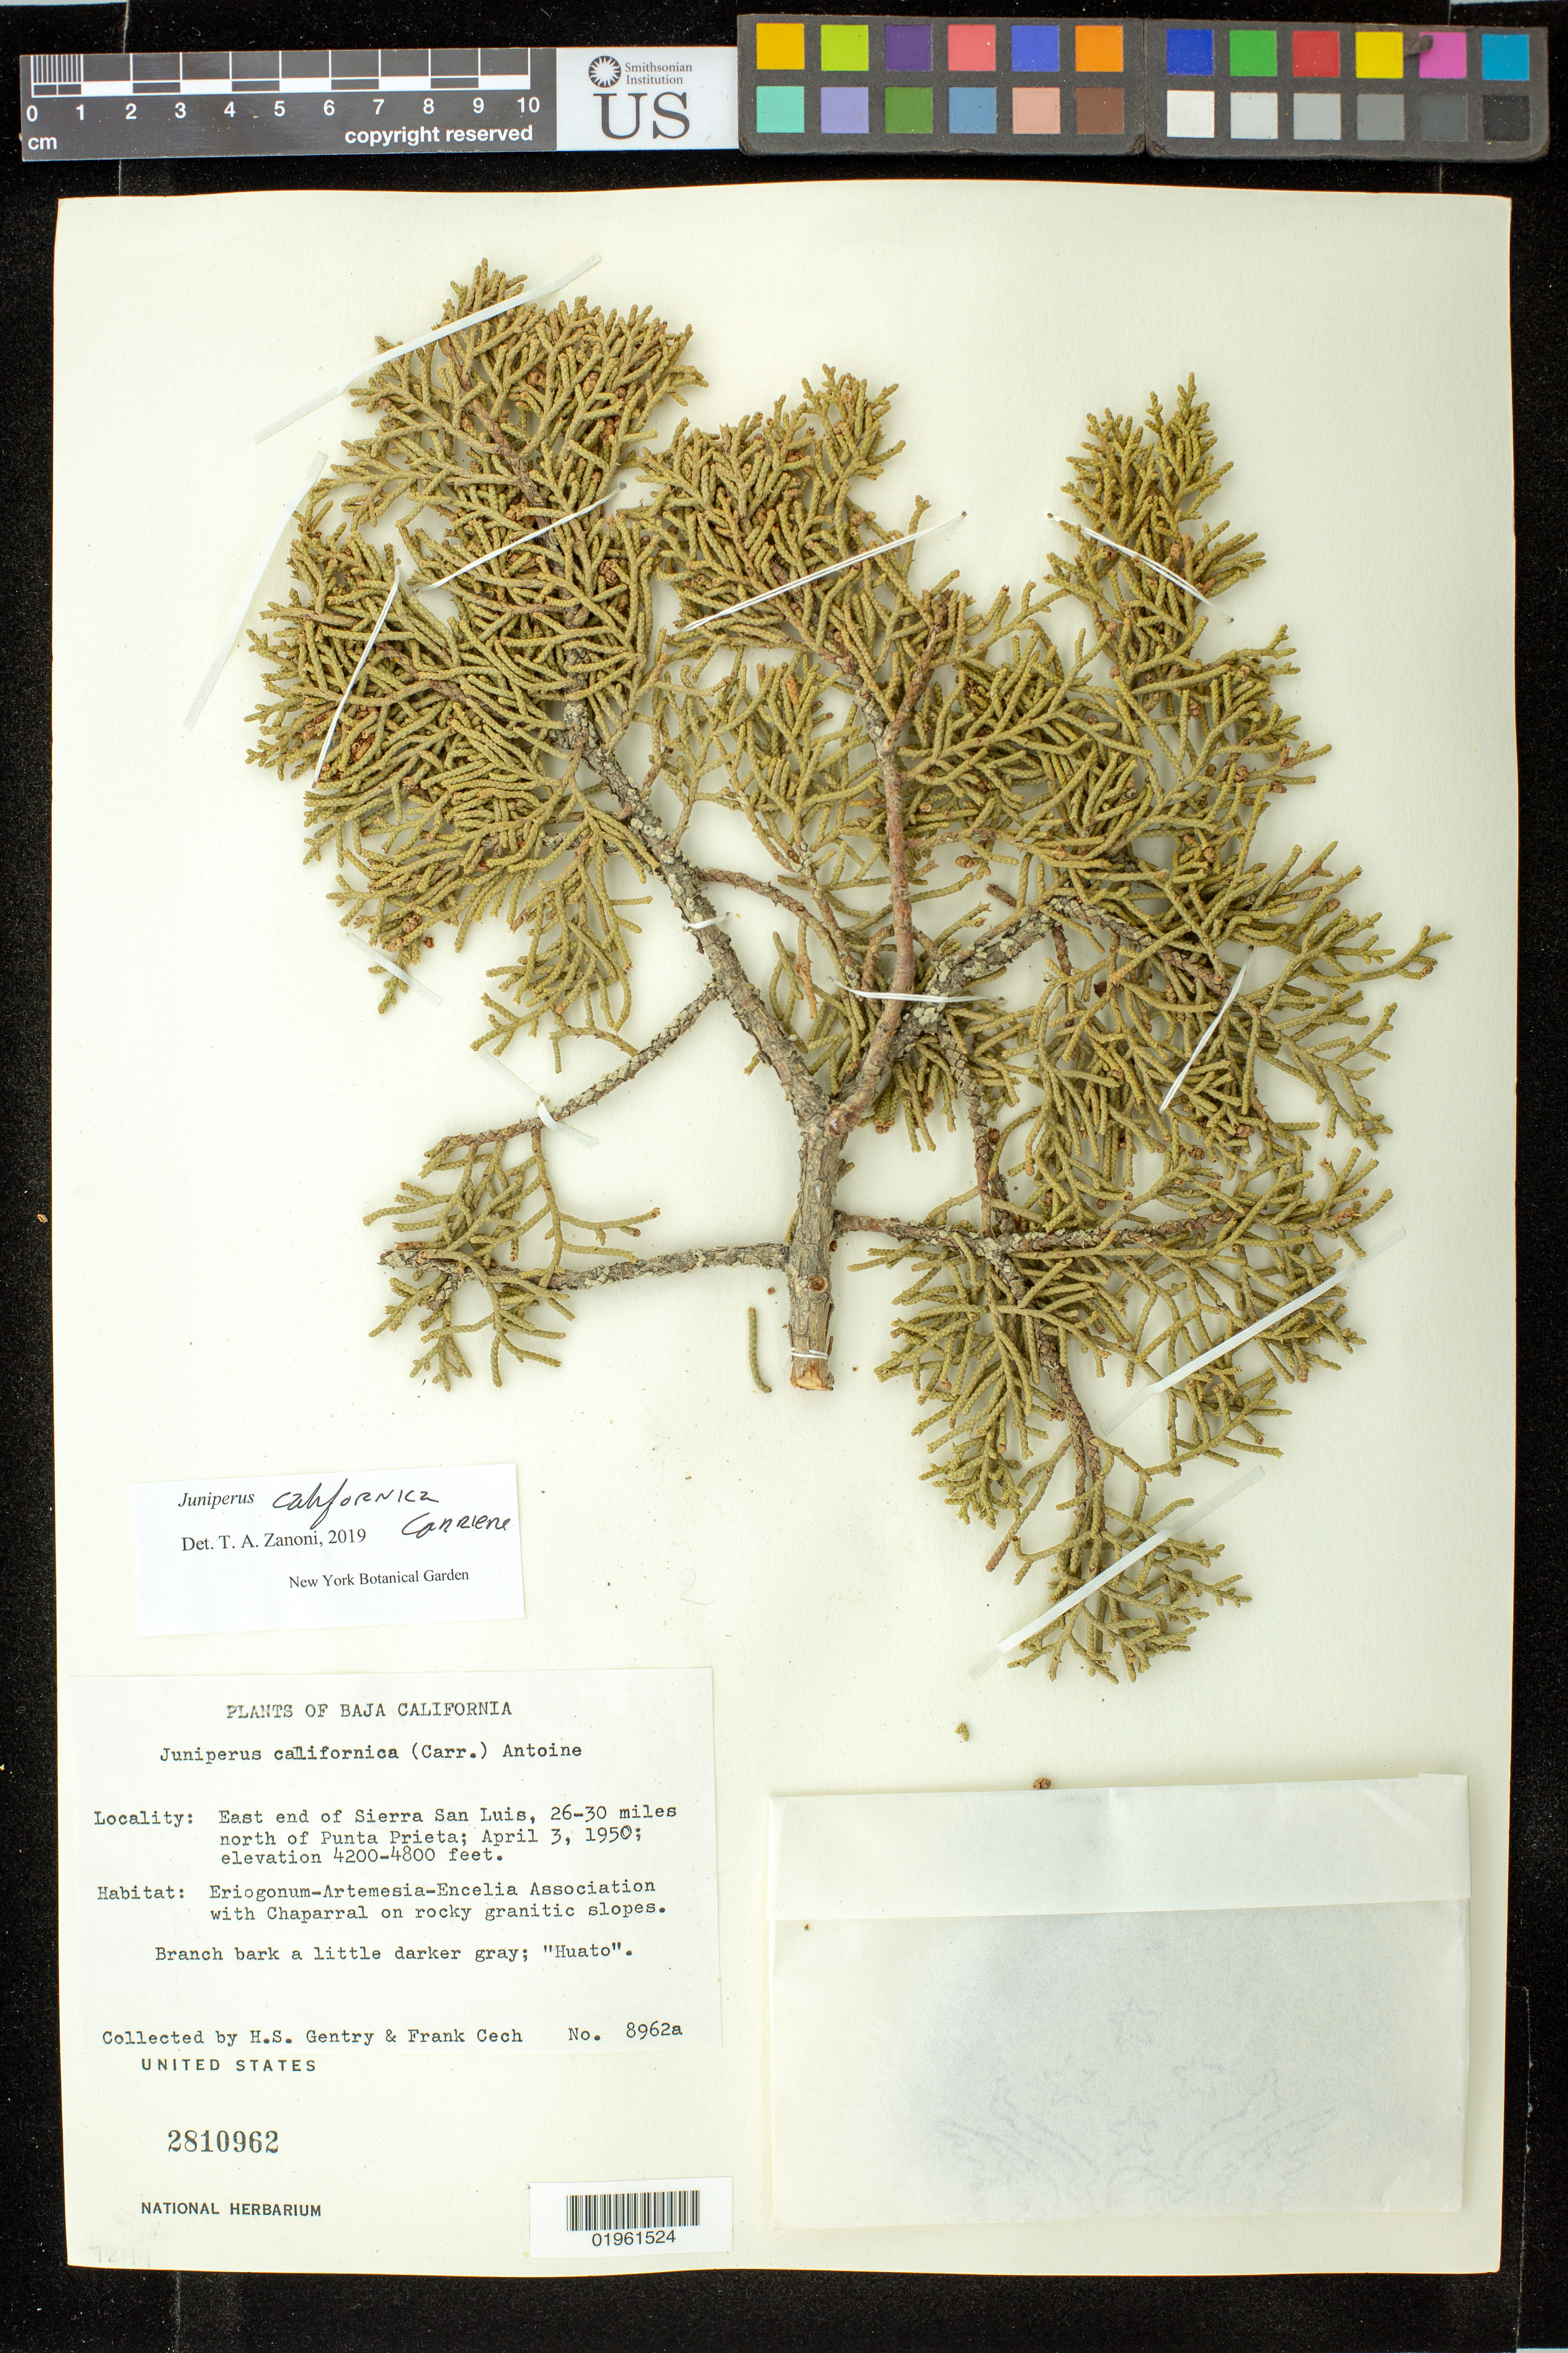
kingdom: Plantae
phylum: Tracheophyta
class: Pinopsida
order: Pinales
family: Cupressaceae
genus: Juniperus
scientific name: Juniperus californica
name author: Carrière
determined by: Zanoni, T. A., (NY), New York Botanical Garden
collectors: H. S. Gentry & F. Cech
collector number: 8962a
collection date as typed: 03 Apr 1950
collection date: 1950-04-03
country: Mexico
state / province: Baja California Norte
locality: East end of Sierra San Luis, 26-30 miles north of Punta Prieta.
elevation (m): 1280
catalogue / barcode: US 2810962